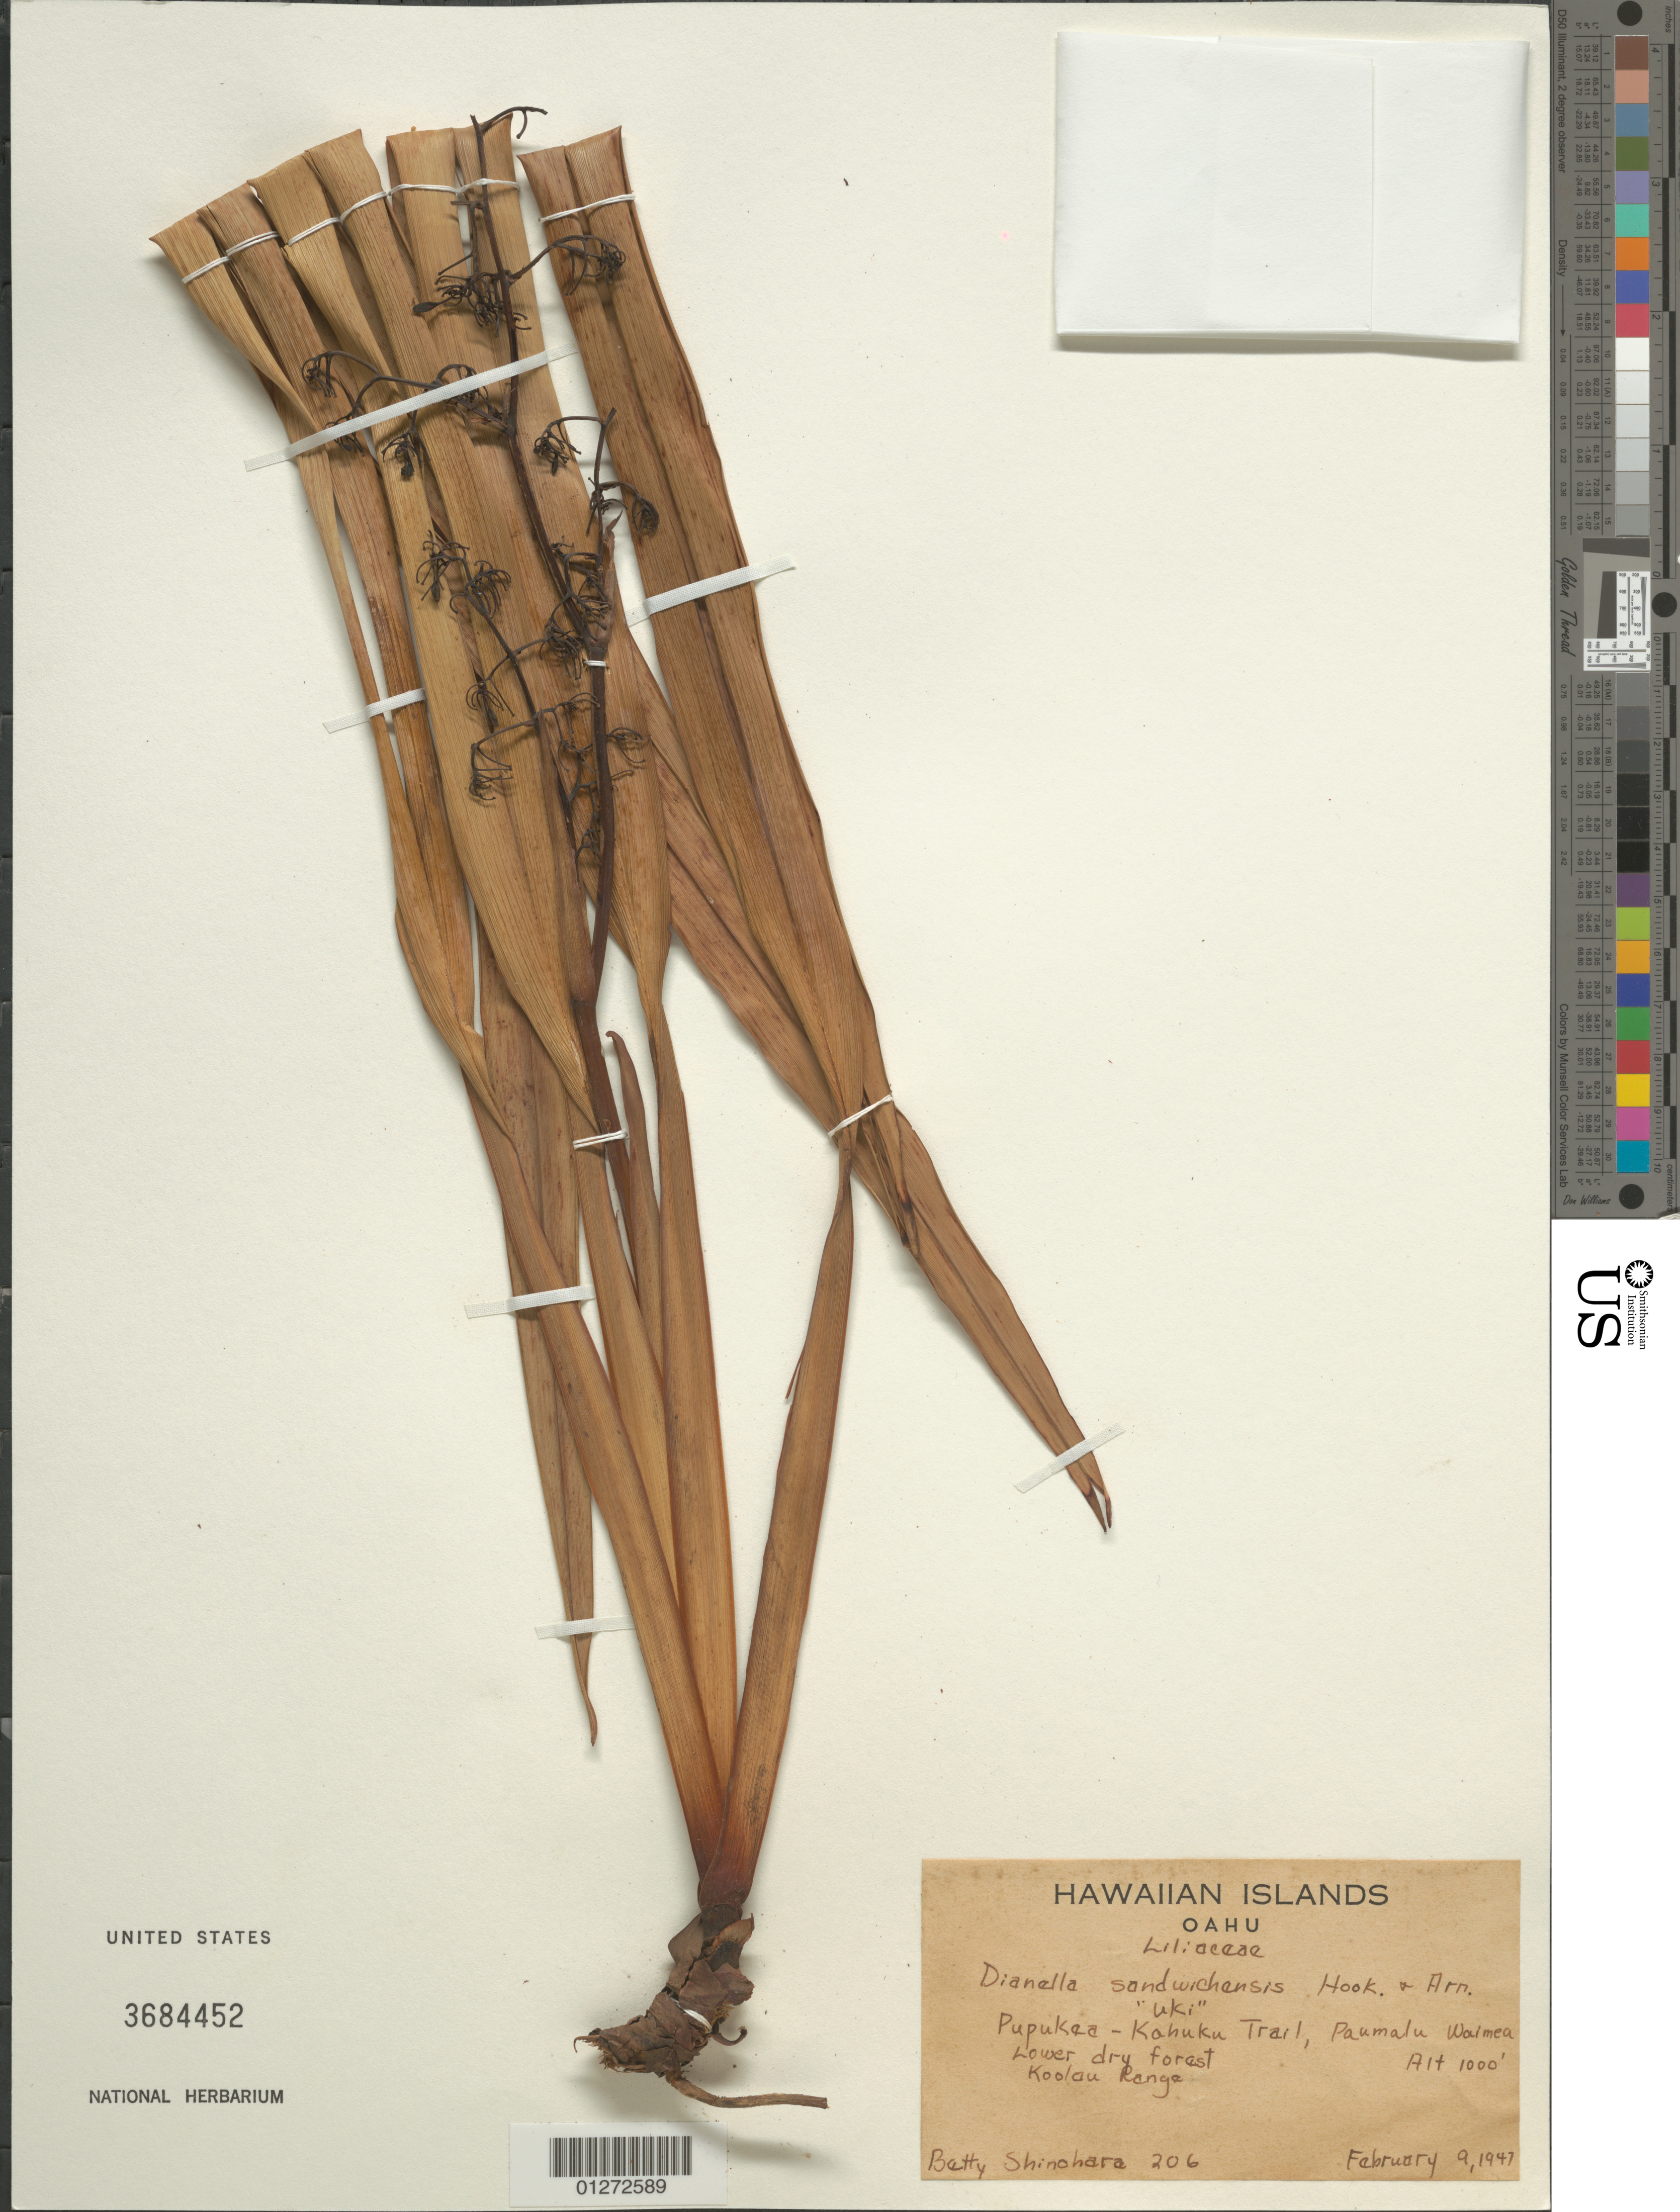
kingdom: Plantae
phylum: Tracheophyta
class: Liliopsida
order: Asparagales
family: Asphodelaceae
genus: Dianella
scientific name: Dianella sandwicensis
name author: Hook. & Arn.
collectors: B. Shinohara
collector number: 206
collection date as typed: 9 Feb 1947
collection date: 1947-02-09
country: United States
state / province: Hawaii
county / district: Honolulu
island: Oahu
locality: Pupukea-Kahuku Trail, Paumalu, Koolau Range, Waimea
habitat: Lower dry forest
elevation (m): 305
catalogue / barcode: US 3684452